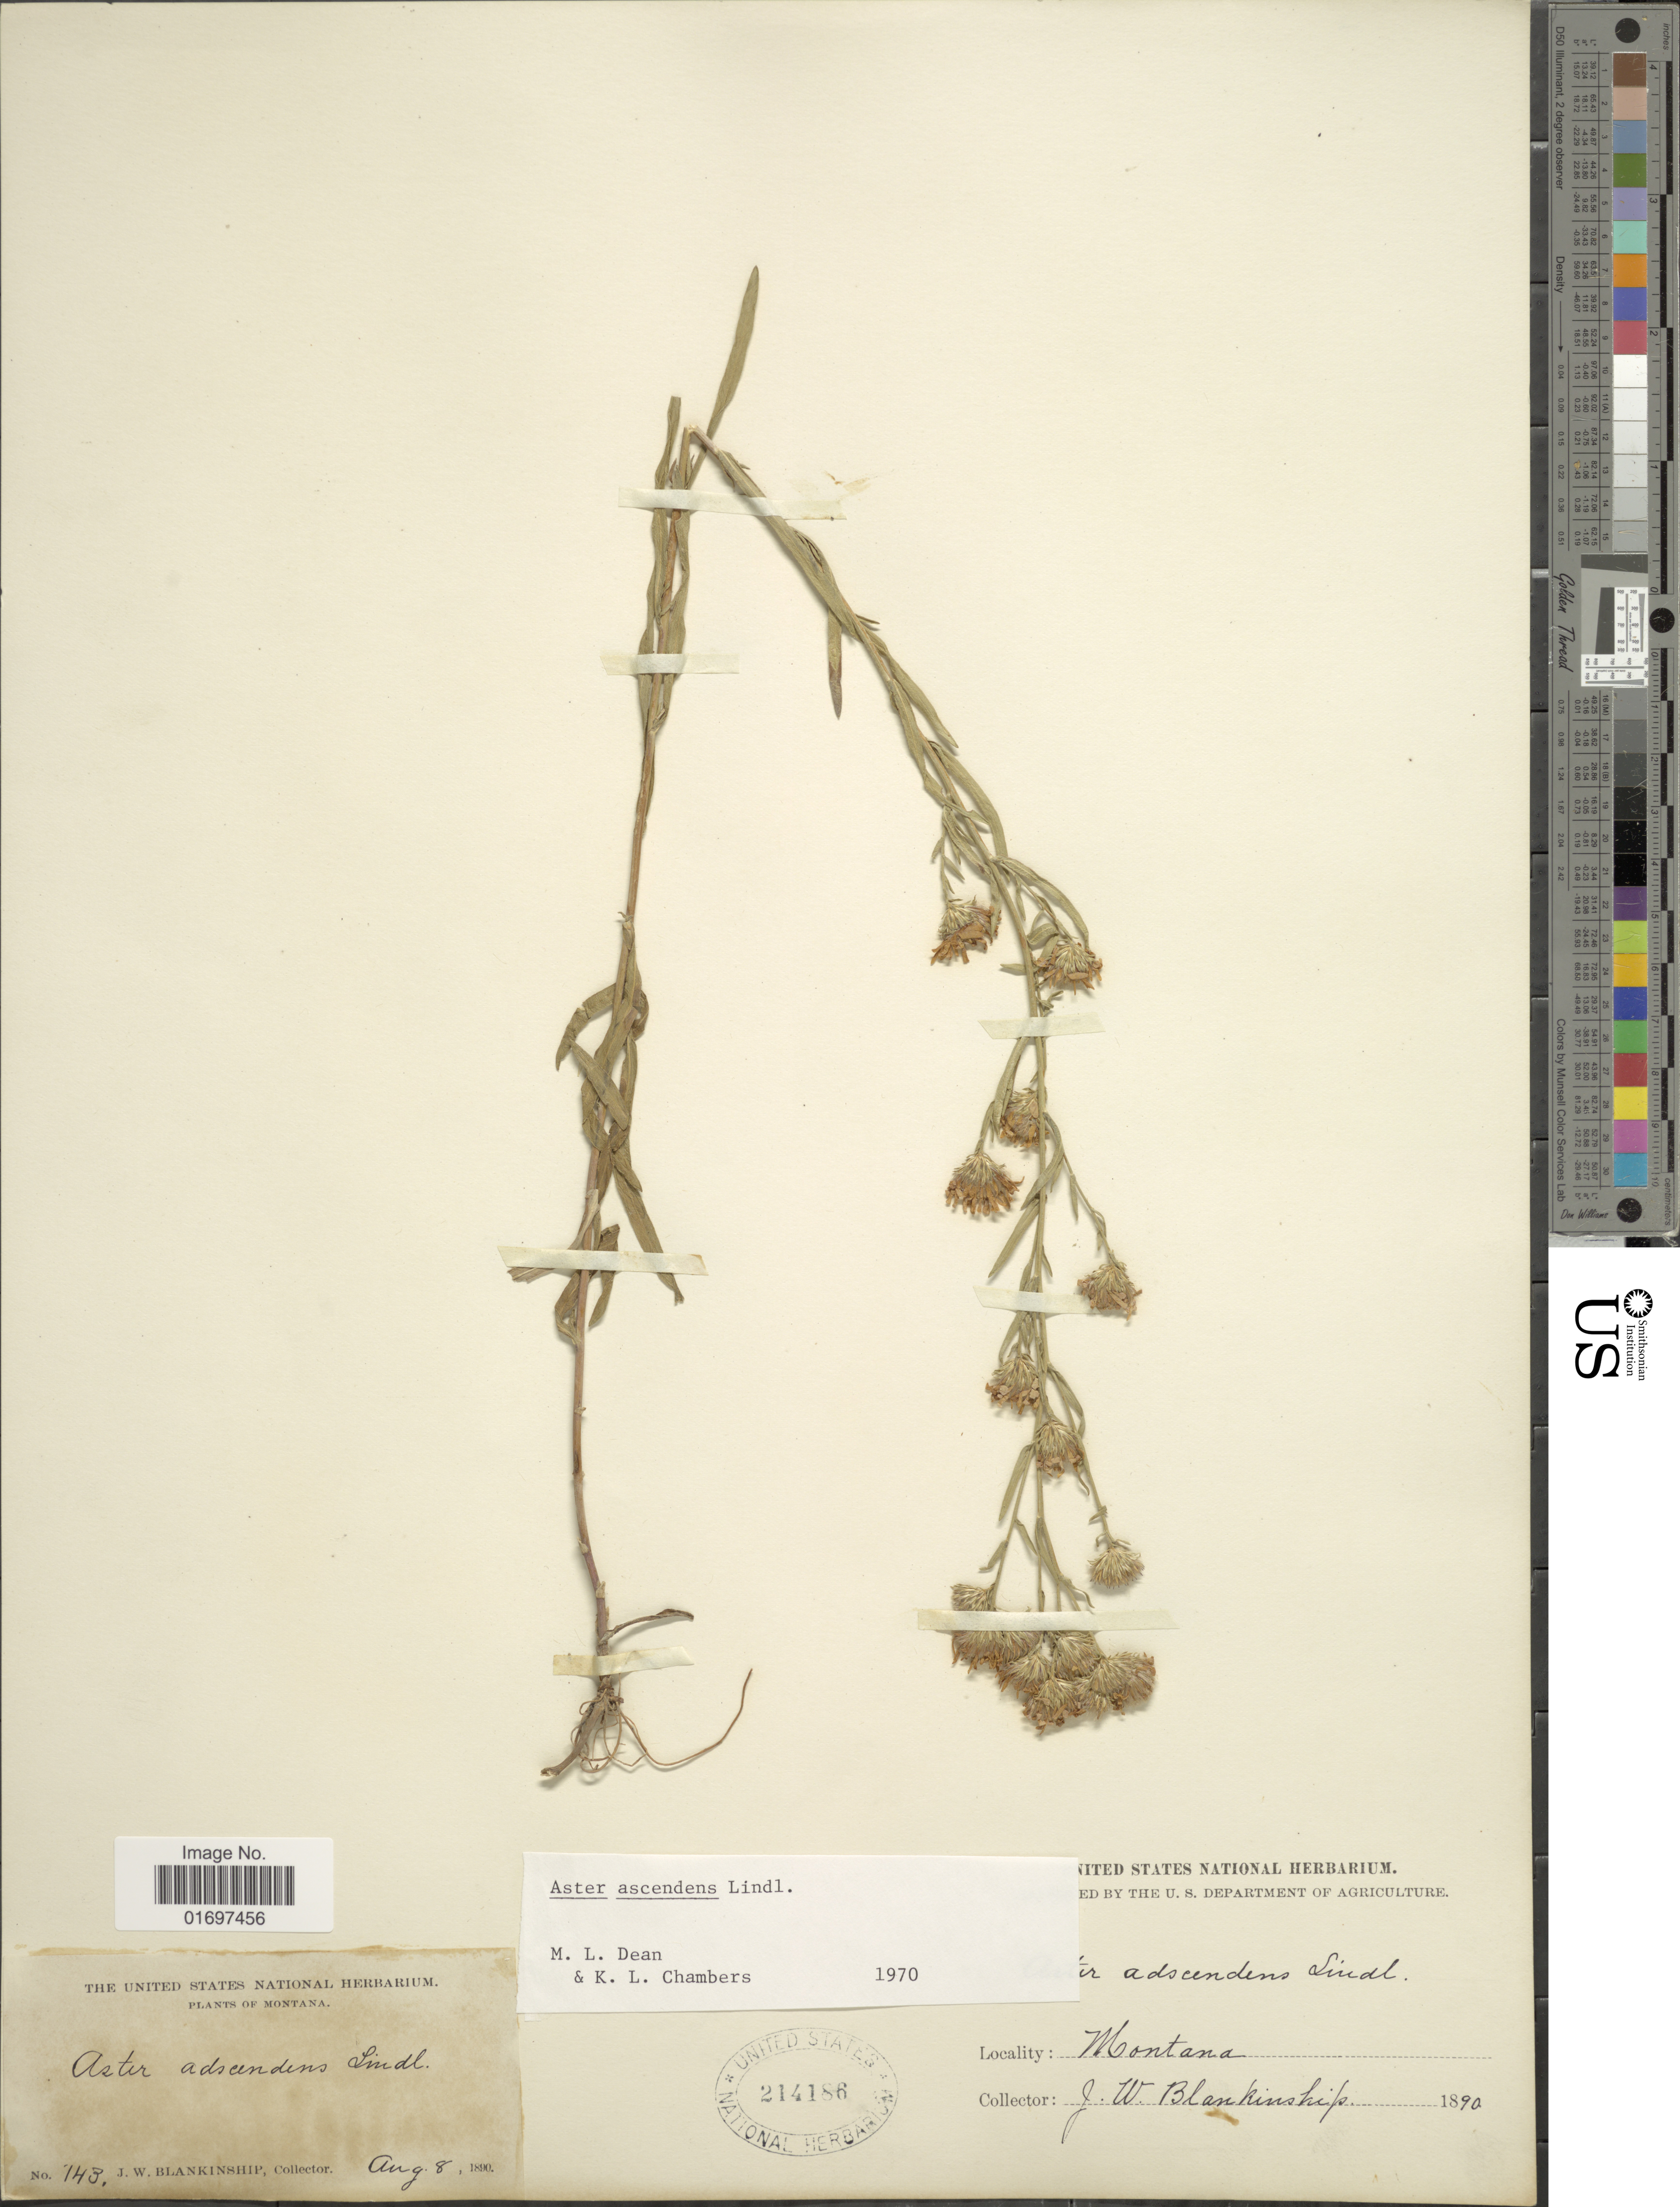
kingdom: Plantae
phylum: Tracheophyta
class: Magnoliopsida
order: Asterales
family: Asteraceae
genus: Symphyotrichum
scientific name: Symphyotrichum ascendens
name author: (Lindl.) G.L. Nesom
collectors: J. W. Blankinship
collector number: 143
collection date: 1890-08-08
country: United States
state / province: Montana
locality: Montana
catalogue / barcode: US 214186